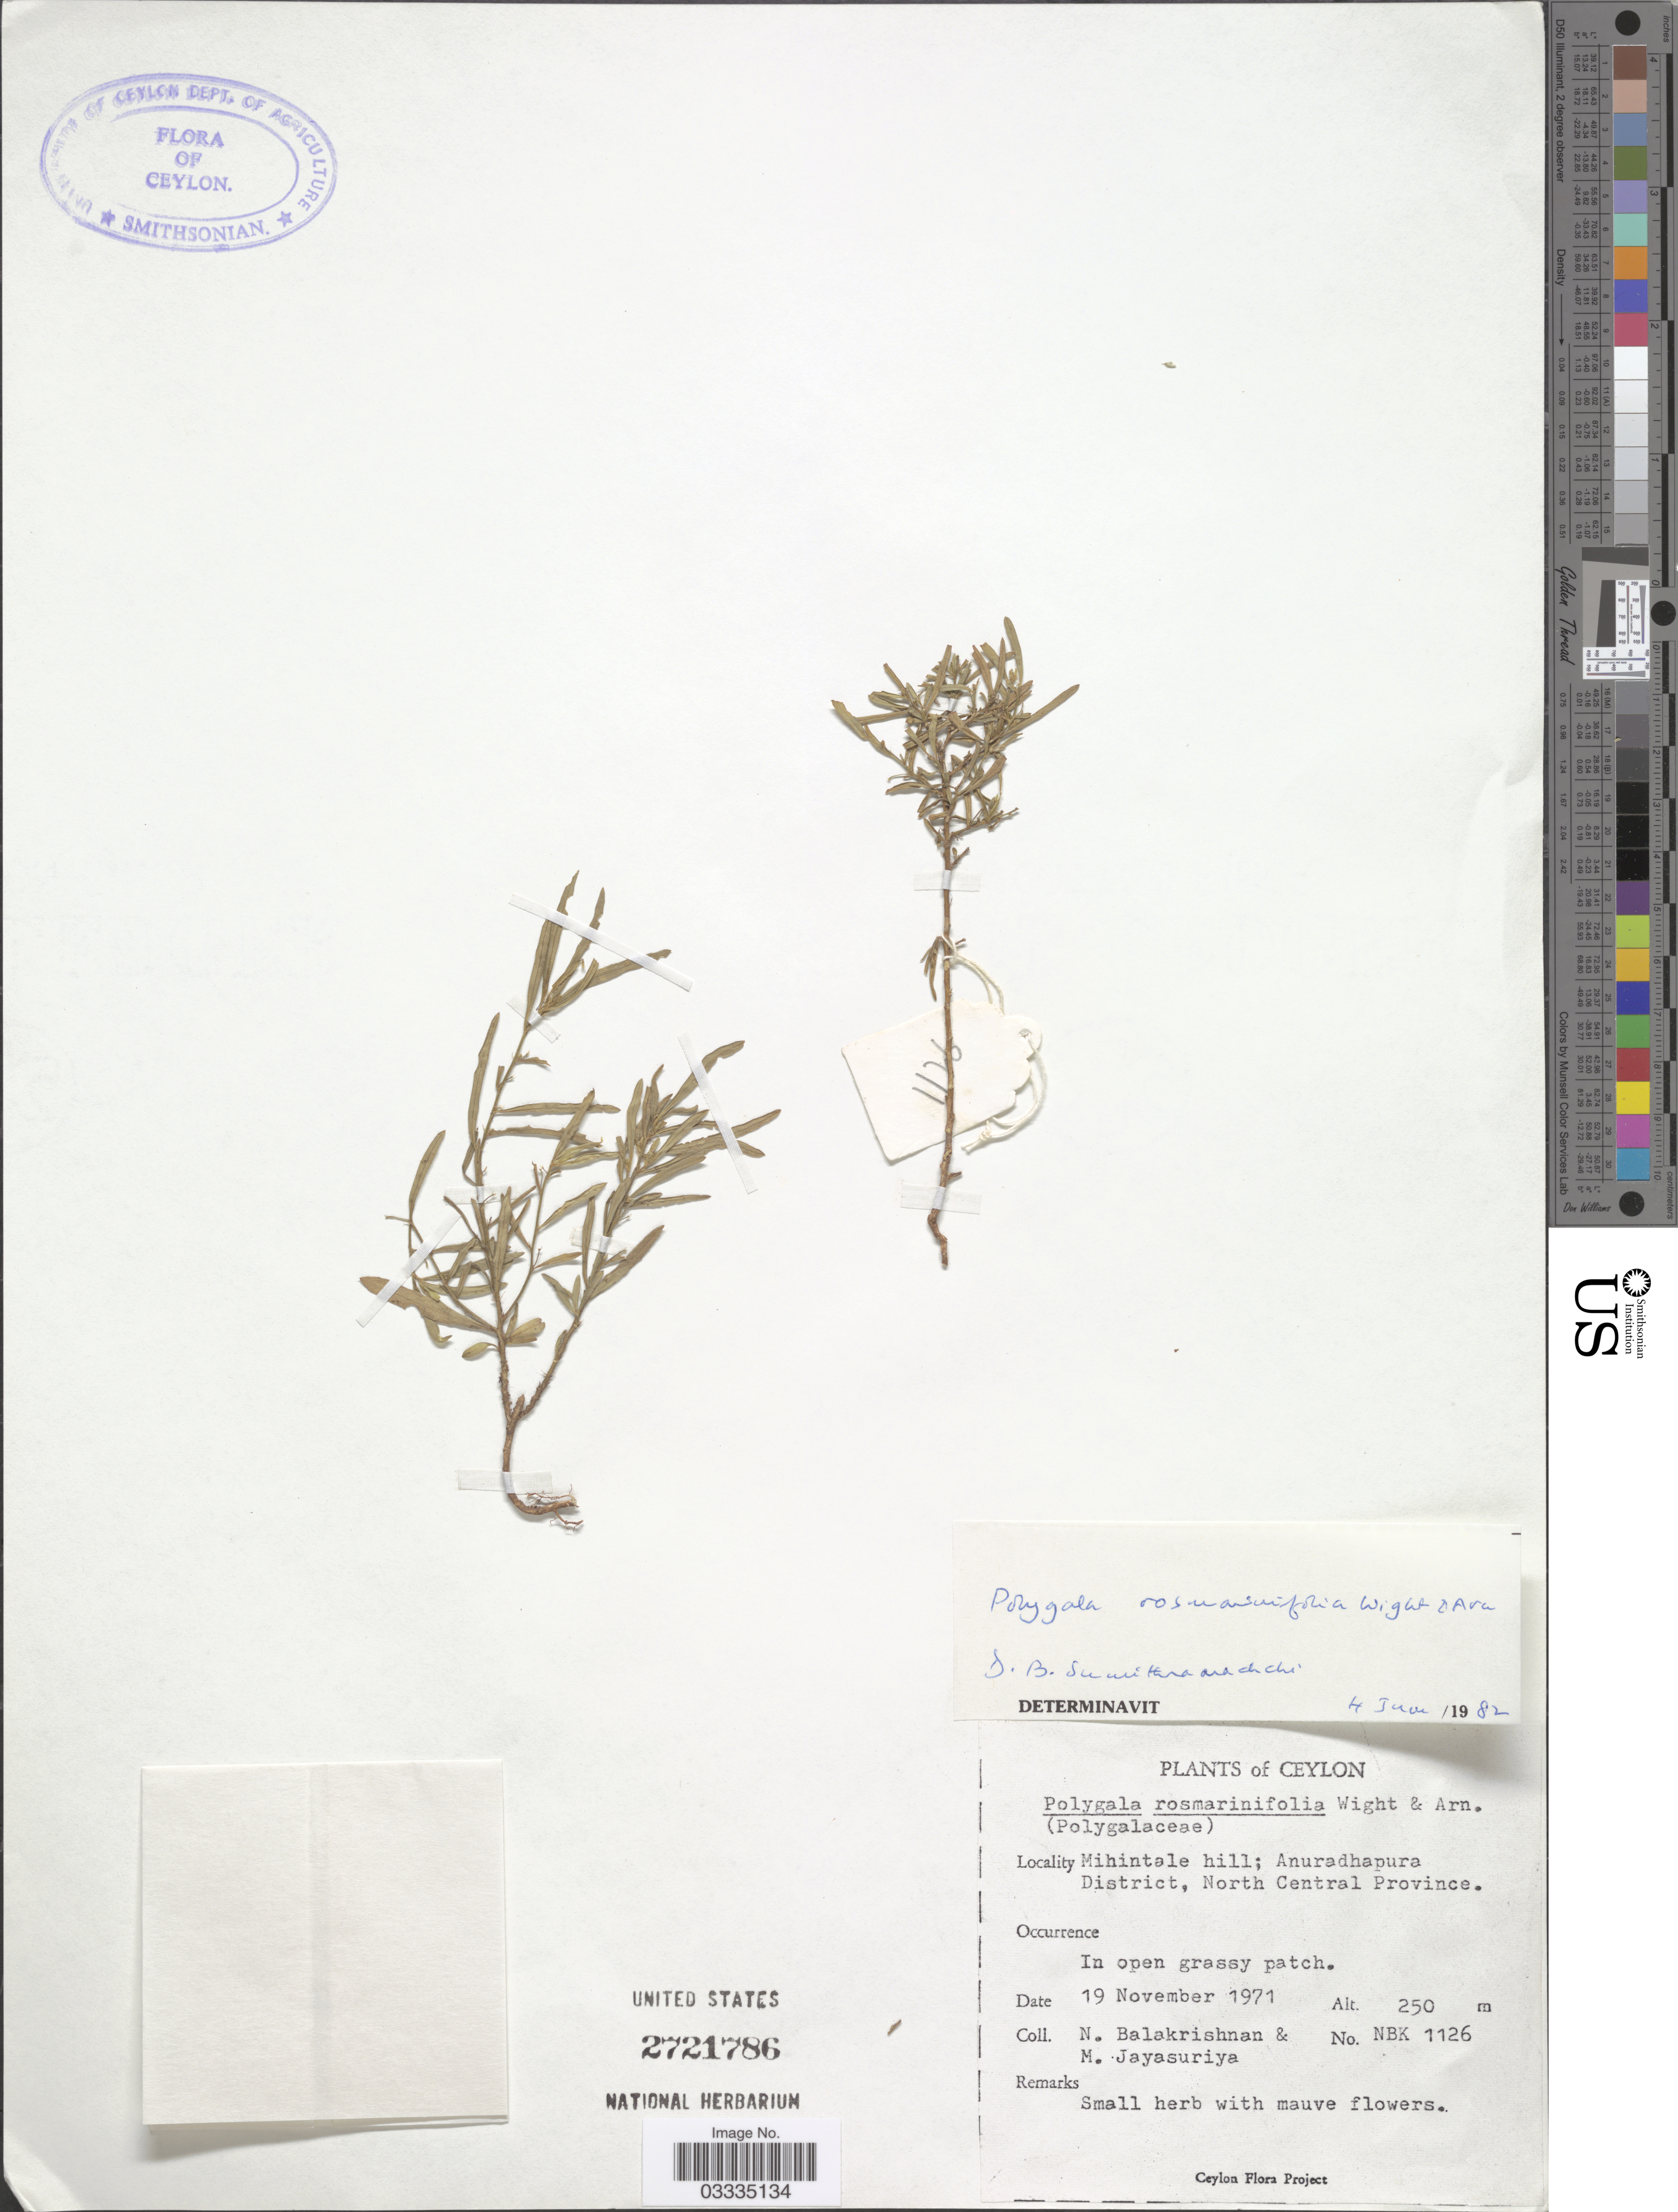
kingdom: Plantae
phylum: Tracheophyta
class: Magnoliopsida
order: Fabales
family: Polygalaceae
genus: Polygala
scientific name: Polygala rosmarinifolia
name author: Wight & Arn.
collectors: N. Balakrishnan & M. Jayasuriya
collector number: NBK 1126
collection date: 1971-11-19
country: Sri Lanka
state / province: North Central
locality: Ceylon. Mihintale hill; Anuradhapura District.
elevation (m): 250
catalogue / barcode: US 2721786